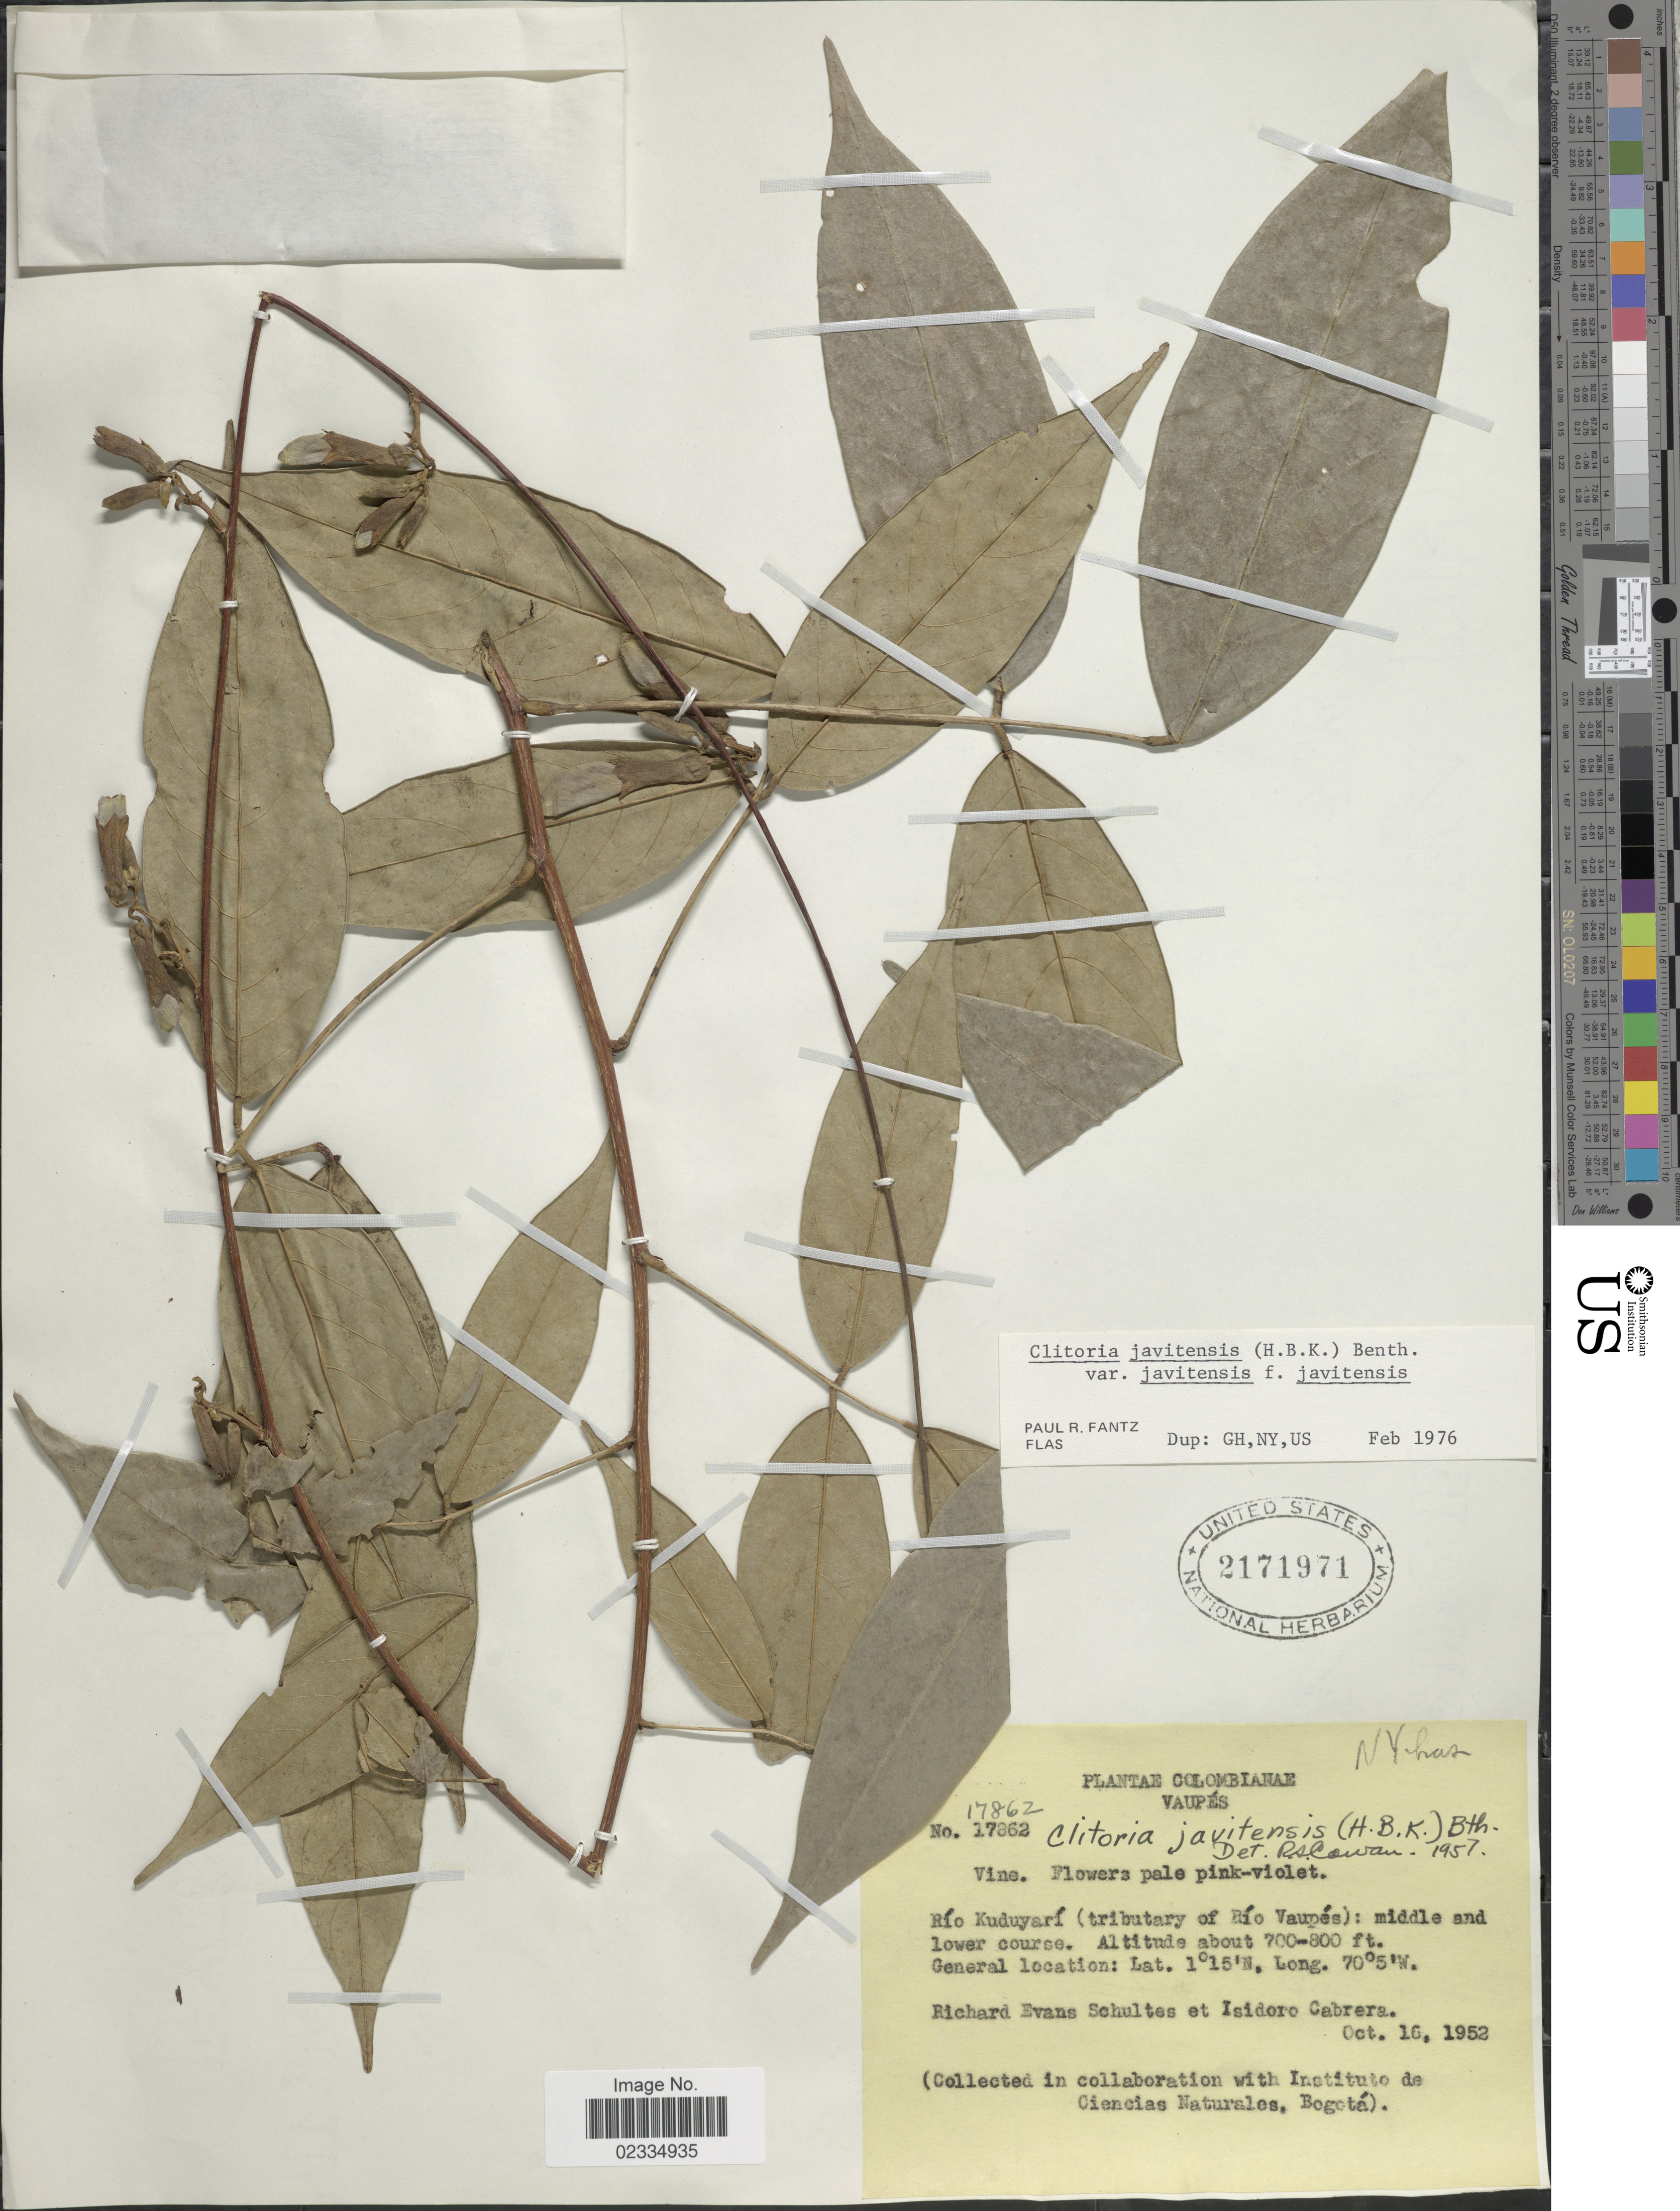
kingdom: Plantae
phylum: Tracheophyta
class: Magnoliopsida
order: Fabales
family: Fabaceae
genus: Clitoria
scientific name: Clitoria javitensis f. javitensis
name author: (Kunth) Benth.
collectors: R. E. Schultes & I. Cabrera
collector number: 17862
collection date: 1952-10-16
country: Colombia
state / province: Vaupés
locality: Rio Kuduyari (tributary of Rio Vaupes): middle and lower course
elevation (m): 213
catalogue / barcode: US 2171971